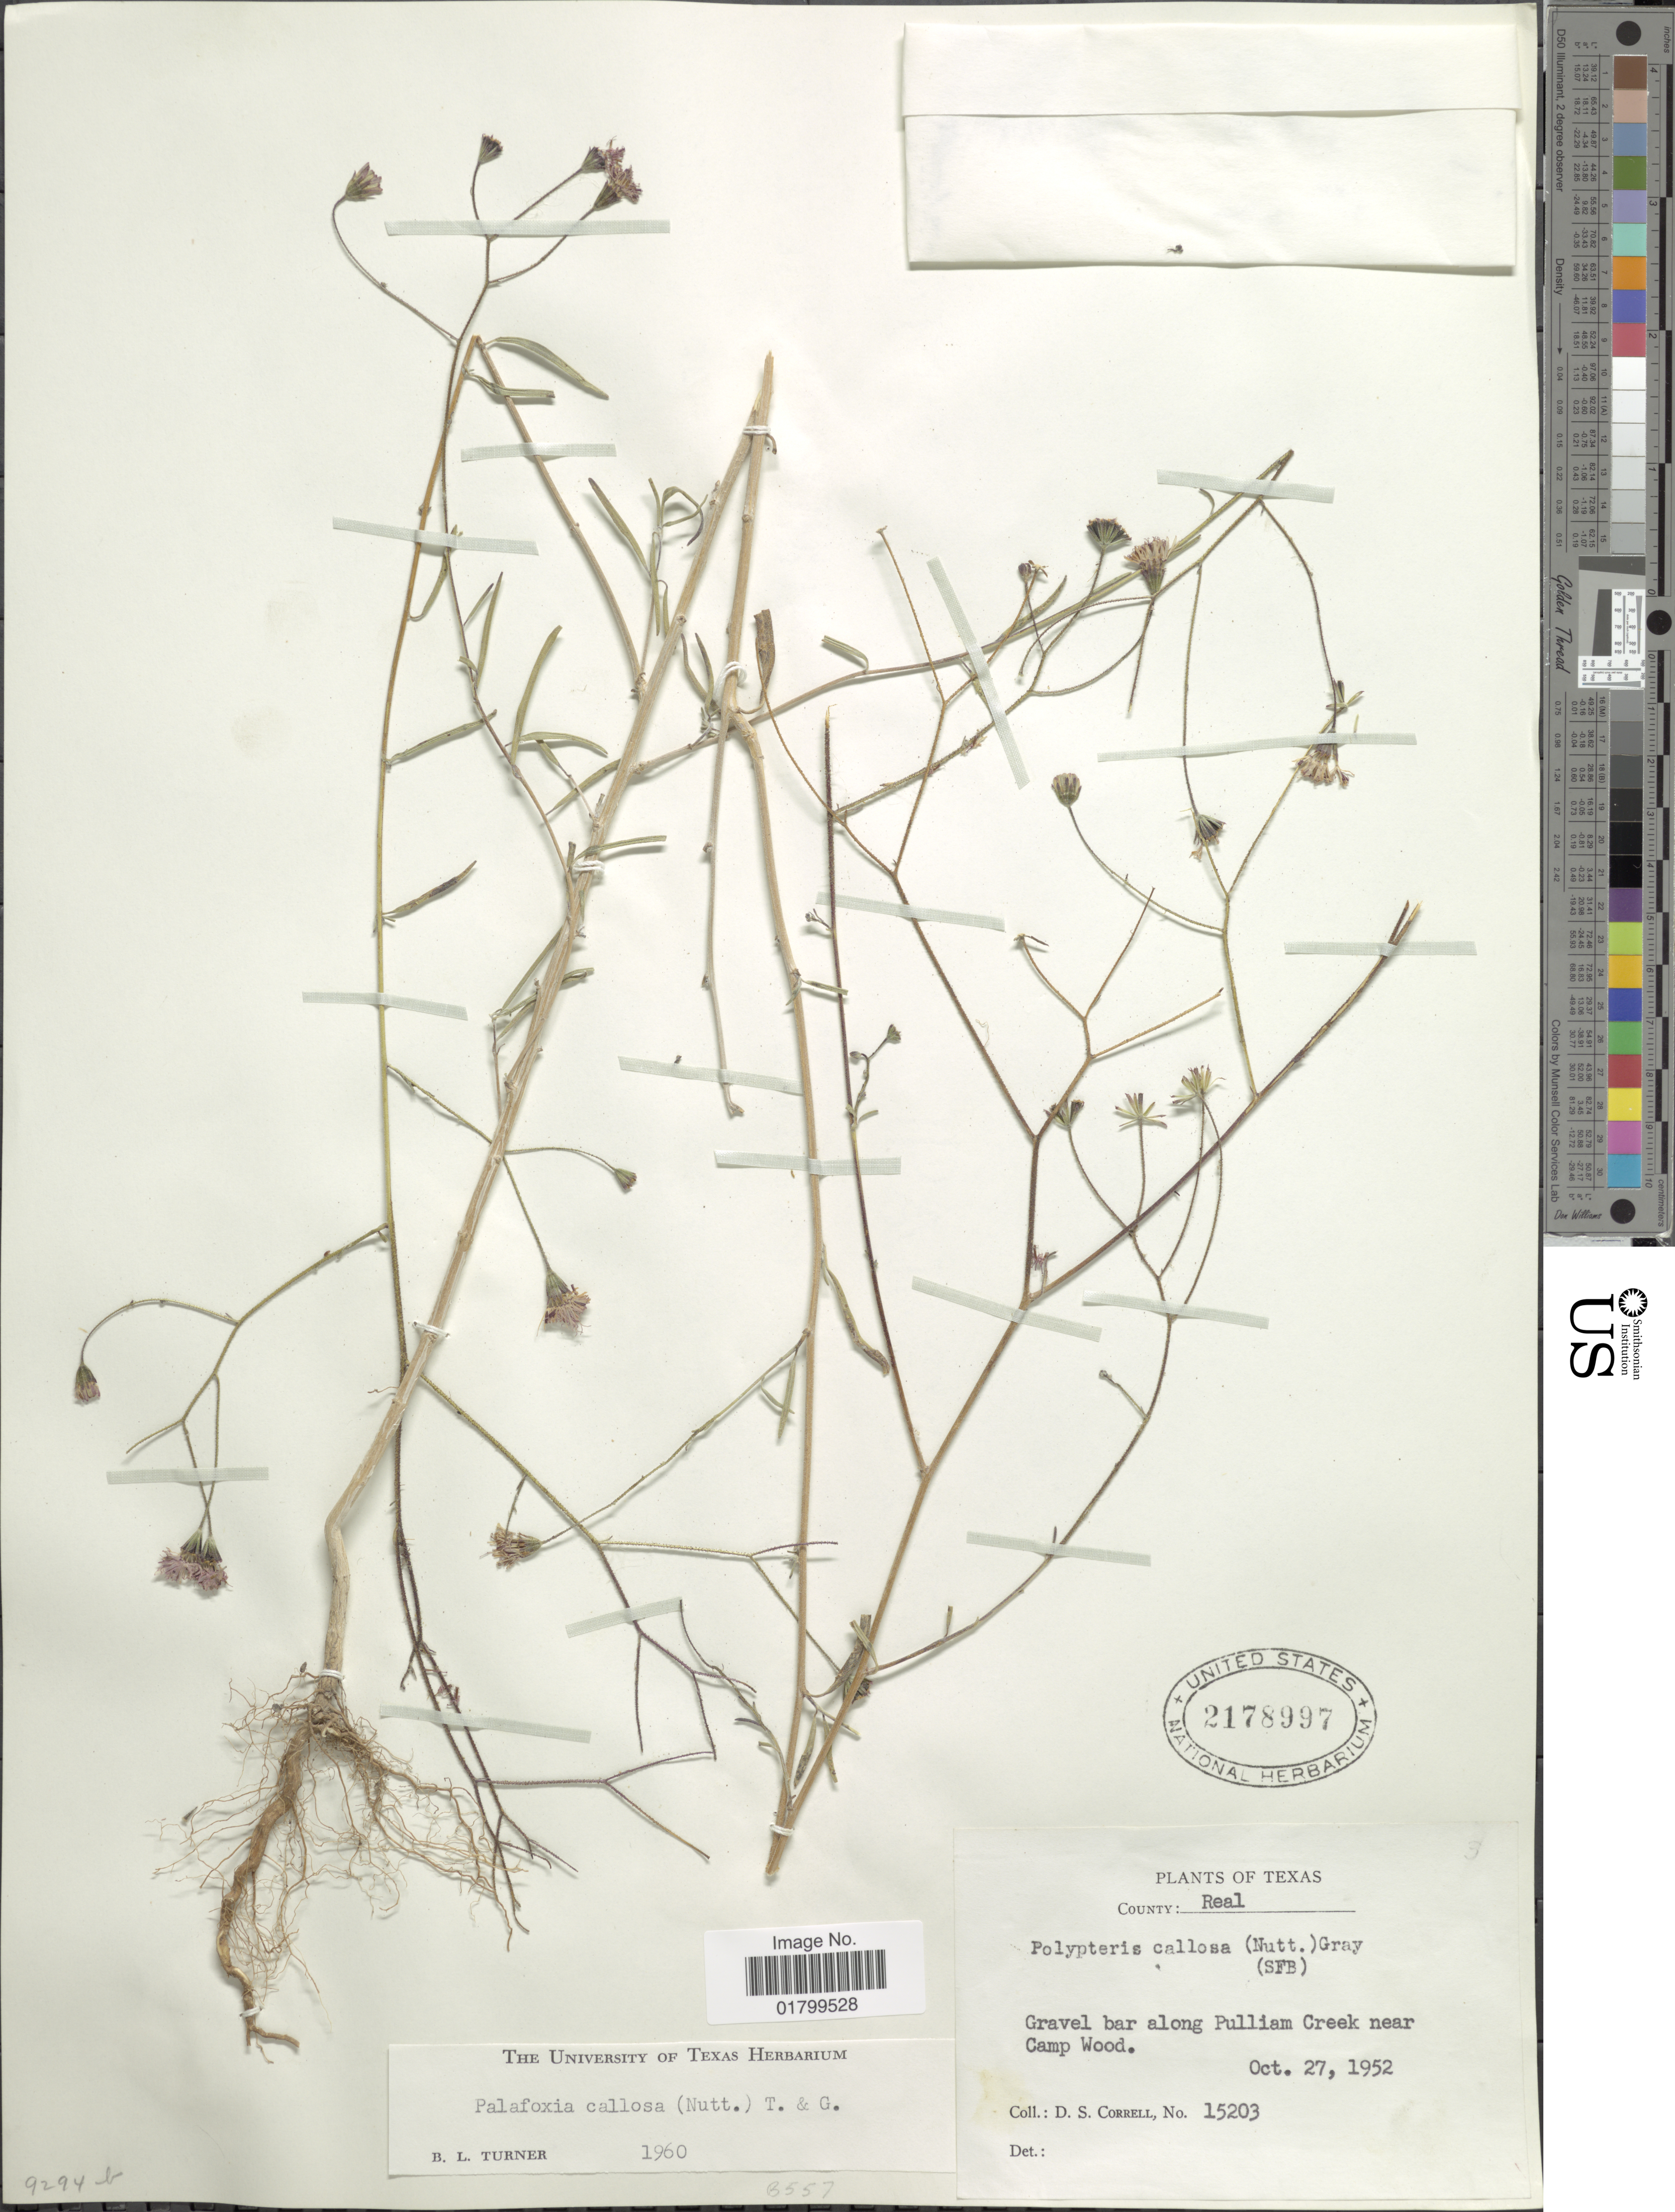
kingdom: Plantae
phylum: Tracheophyta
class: Magnoliopsida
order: Asterales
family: Asteraceae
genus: Palafoxia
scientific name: Palafoxia callosa var. callosa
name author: (Nutt.) Torr. & A. Gray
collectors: D. S. Correll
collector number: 15203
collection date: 1952-10-27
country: United States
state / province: Texas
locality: County Real, Gravel bar along Pulliam Creek near Camp Wood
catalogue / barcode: US 2178997